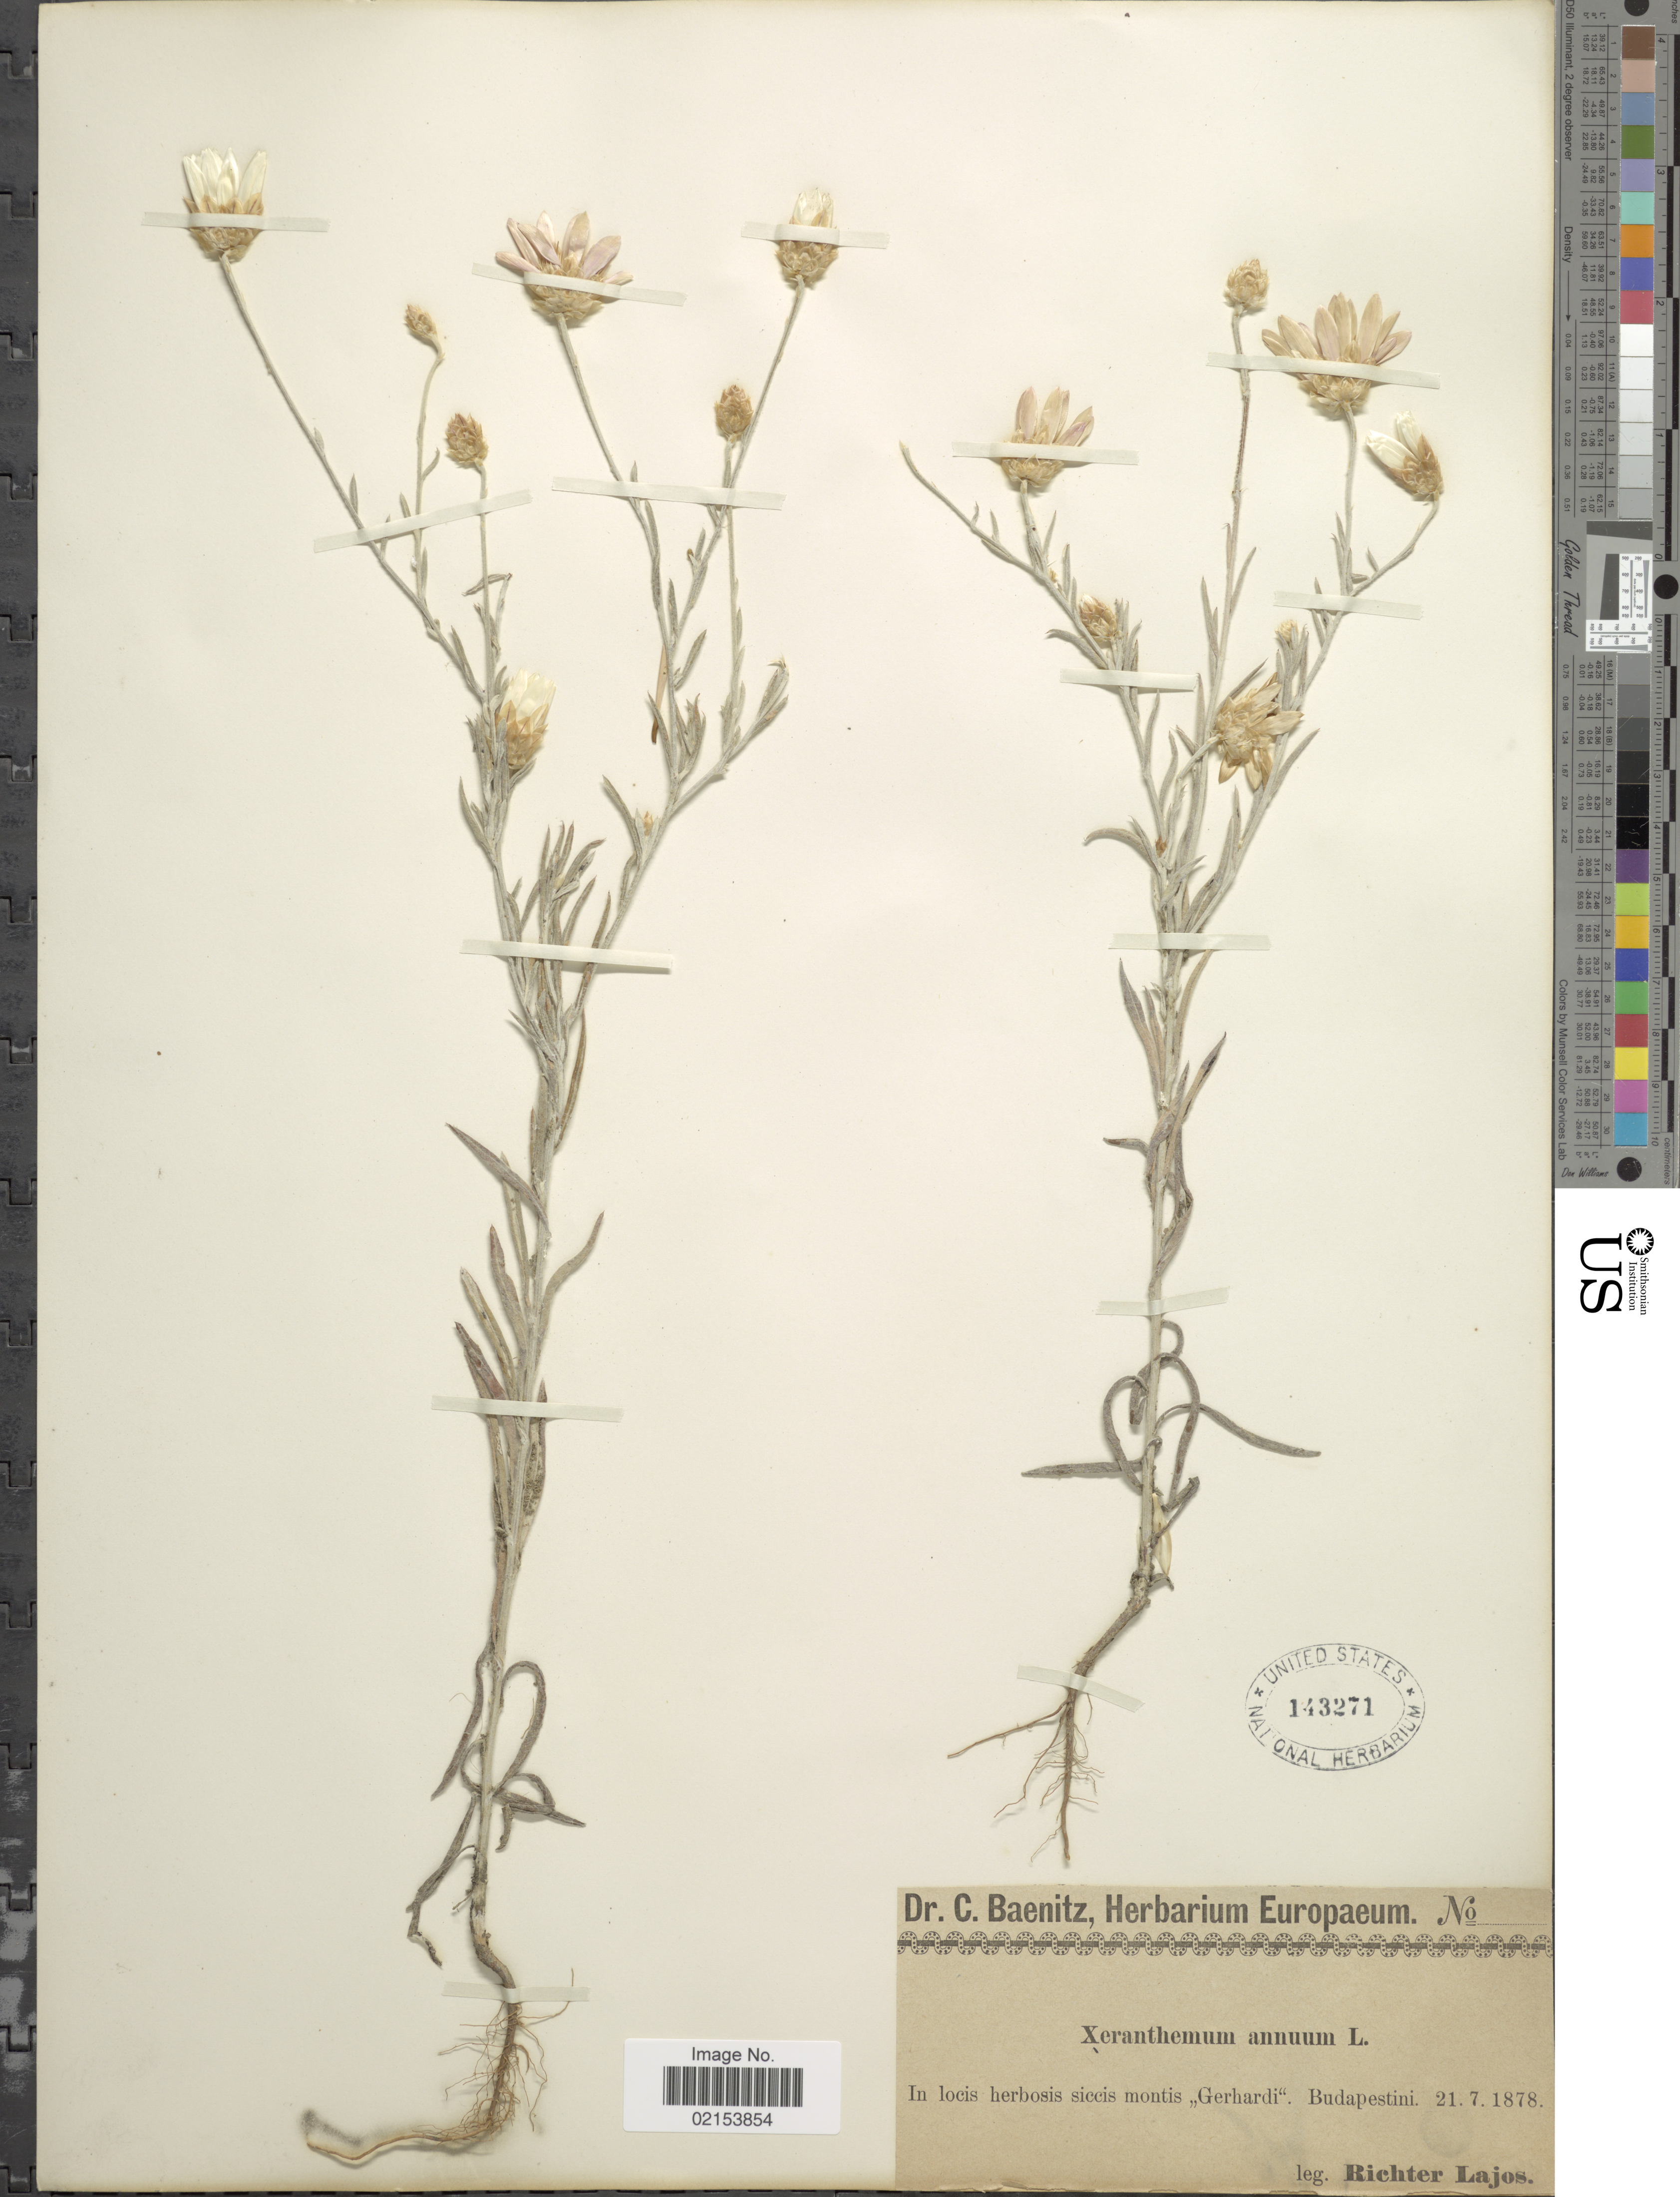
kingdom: Plantae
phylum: Tracheophyta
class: Magnoliopsida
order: Asterales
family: Asteraceae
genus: Xeranthemum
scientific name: Xeranthemum annuum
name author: L.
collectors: R. Lajos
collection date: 1878-07-21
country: Hungary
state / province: Budapest, Capital District of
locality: Montis Gerhardi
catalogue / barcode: US 143271